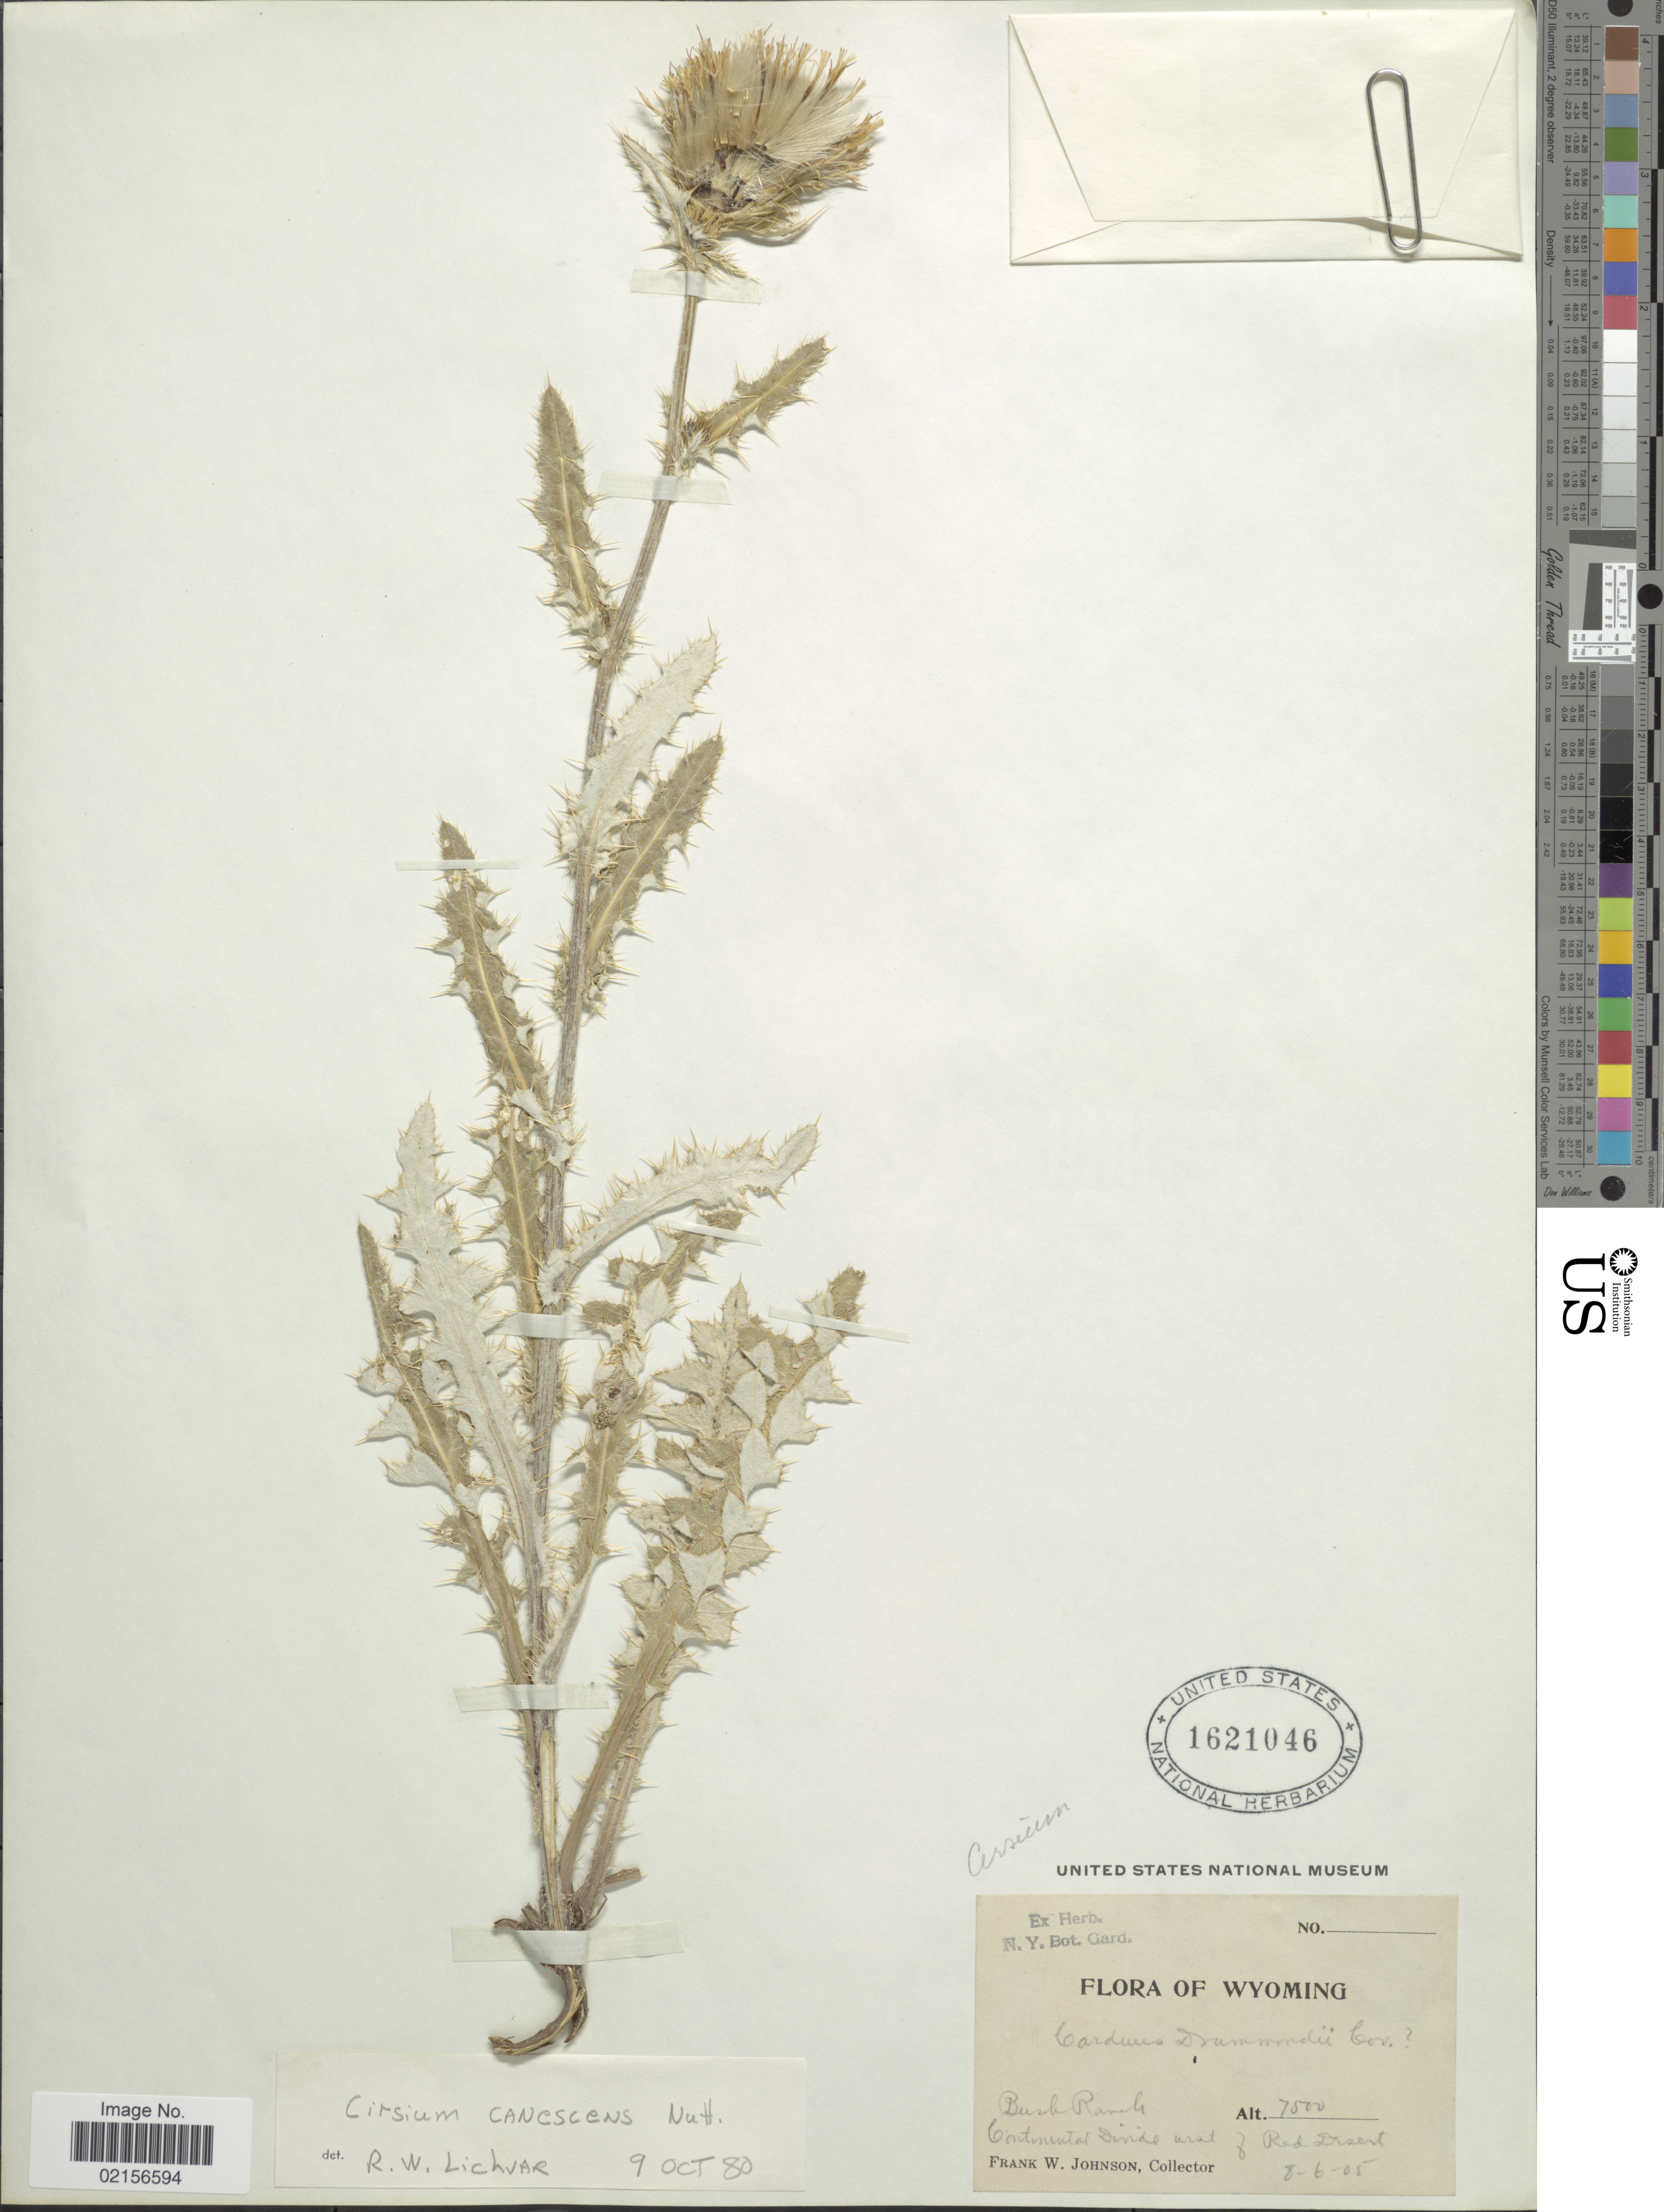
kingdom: Plantae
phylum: Tracheophyta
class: Magnoliopsida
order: Asterales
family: Asteraceae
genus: Cirsium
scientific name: Cirsium canescens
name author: Nutt.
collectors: F. W. Johnson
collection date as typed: Transcribed d/m/y: 8/6/5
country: United States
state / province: Wyoming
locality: Burk Ranch, Continental Divide west of Red Desert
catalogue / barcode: US 1621046